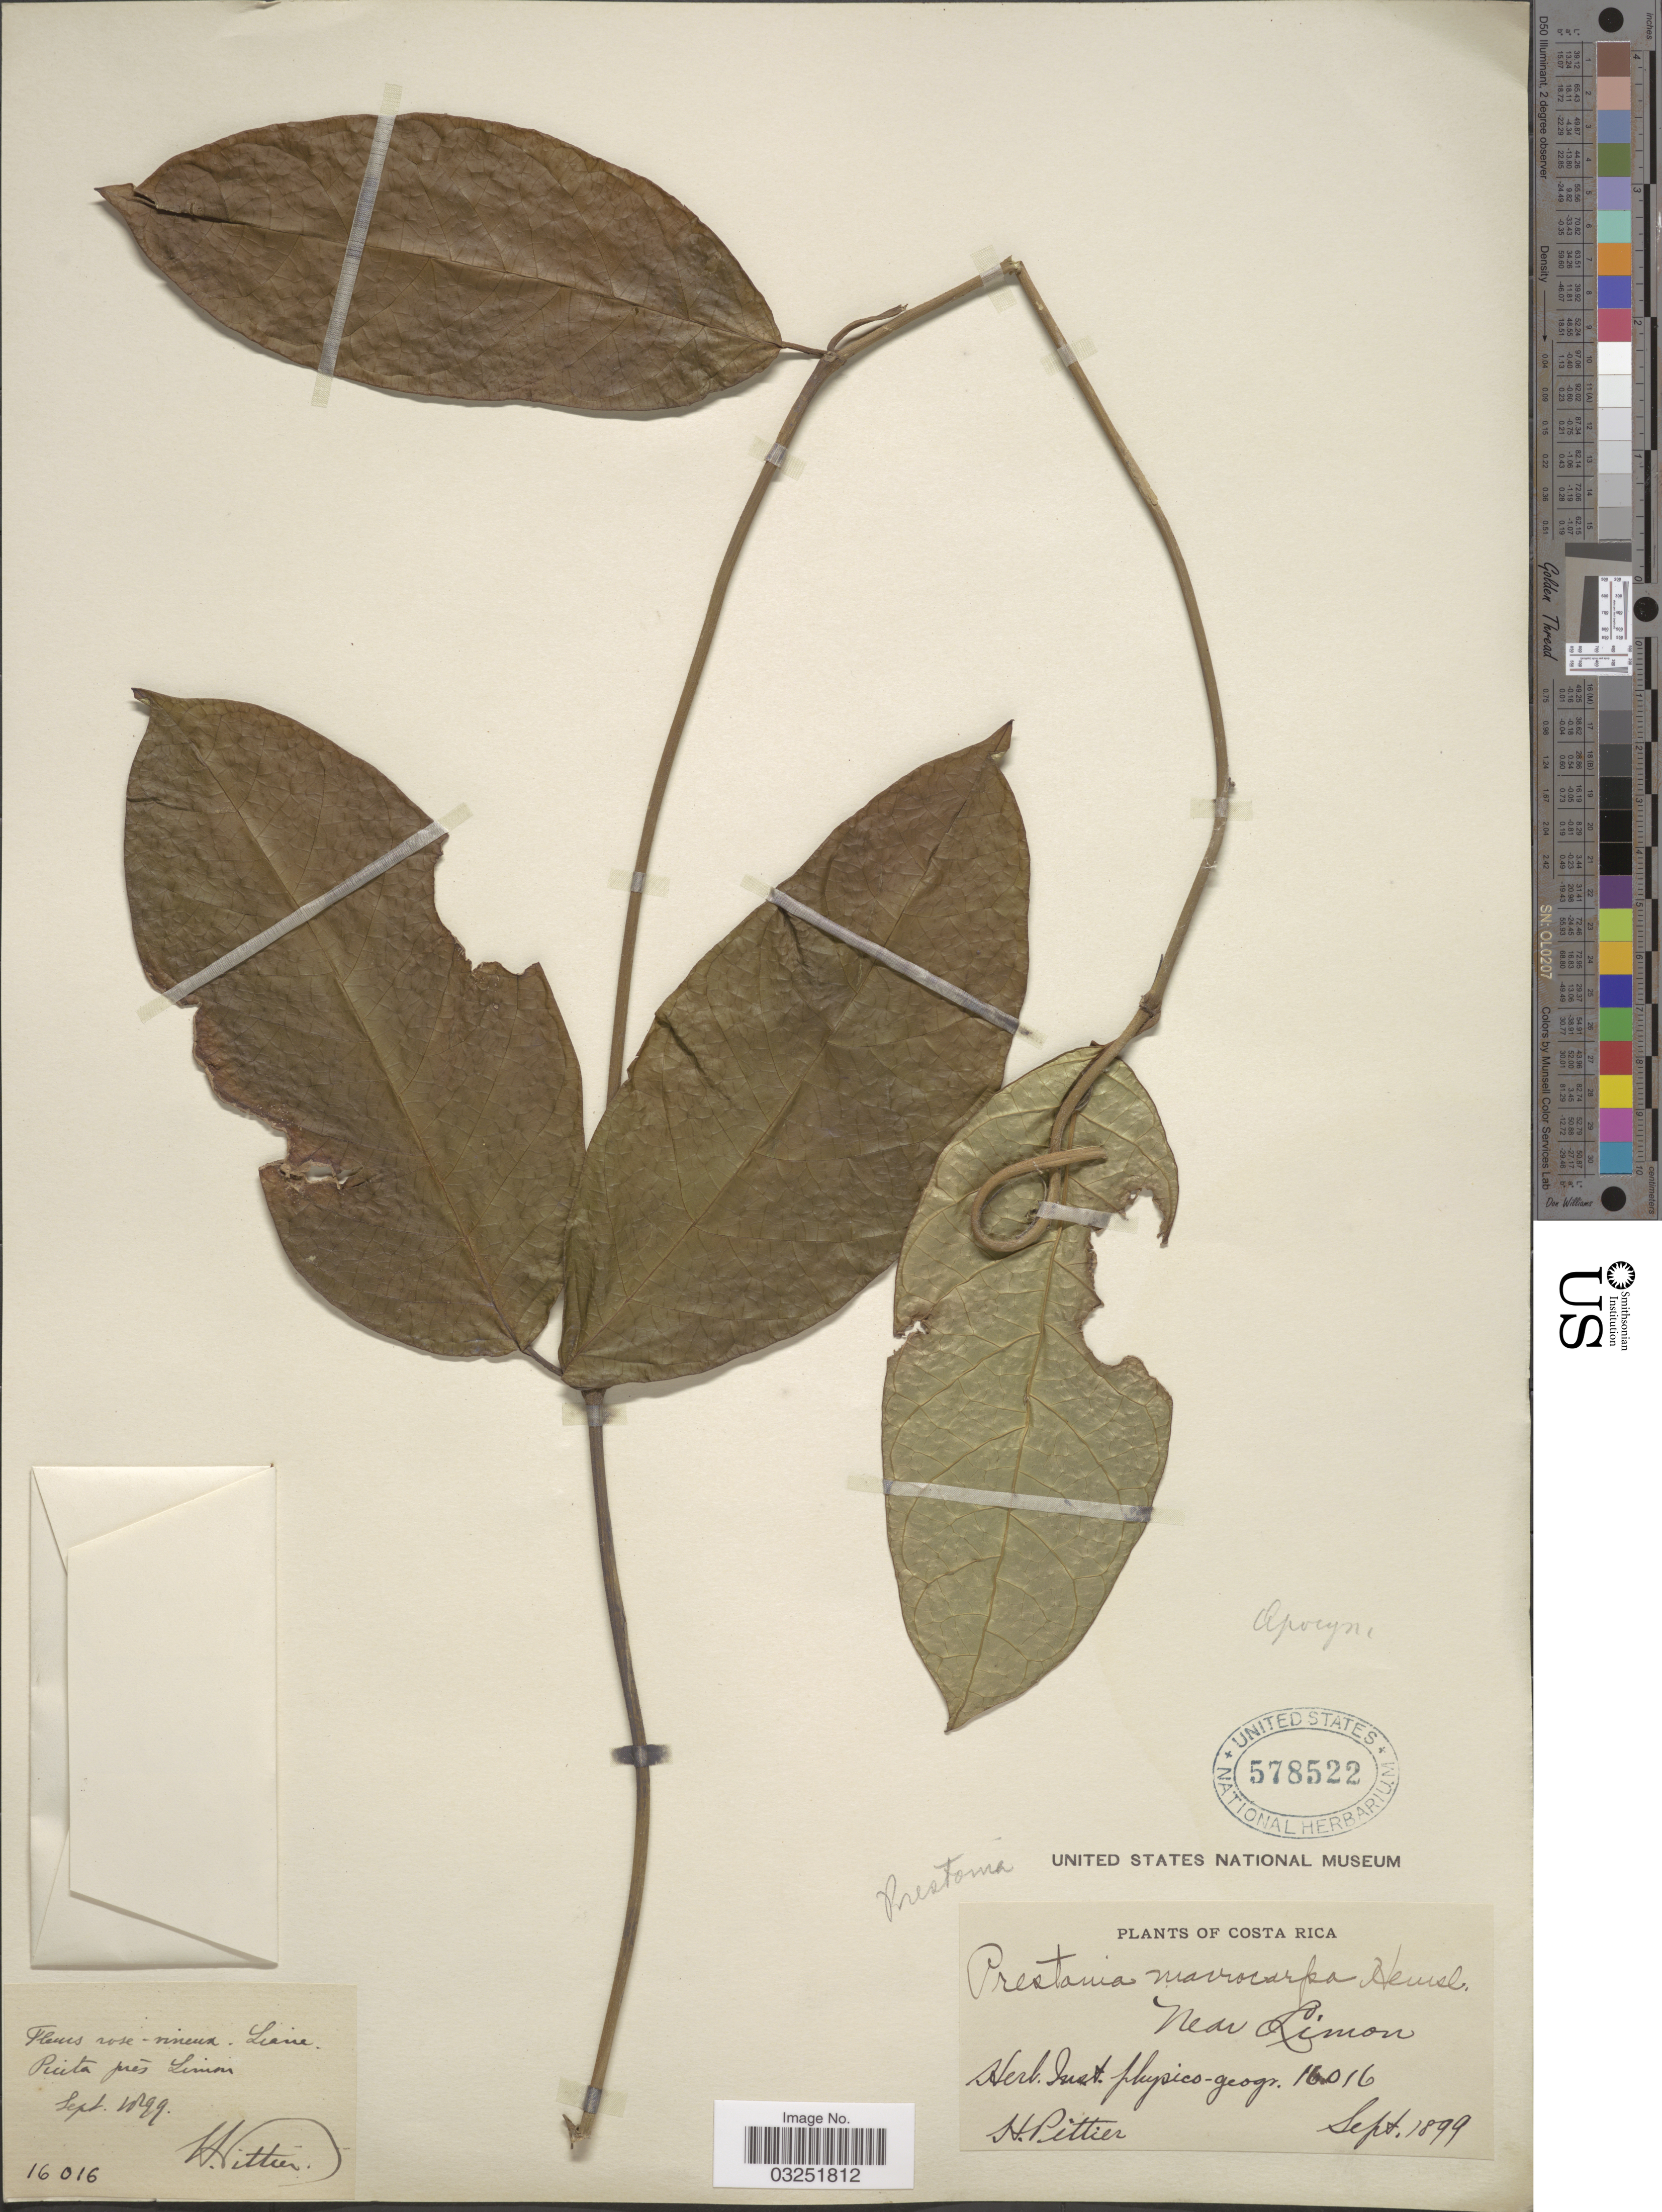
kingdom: Plantae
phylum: Tracheophyta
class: Magnoliopsida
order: Gentianales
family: Apocynaceae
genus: Prestonia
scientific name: Prestonia portobellensis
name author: (Beurl.) Woodson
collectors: H. F. Pittier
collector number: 16016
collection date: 1899-09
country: Costa Rica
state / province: Limón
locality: Piuta près Limon.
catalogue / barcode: US 578522